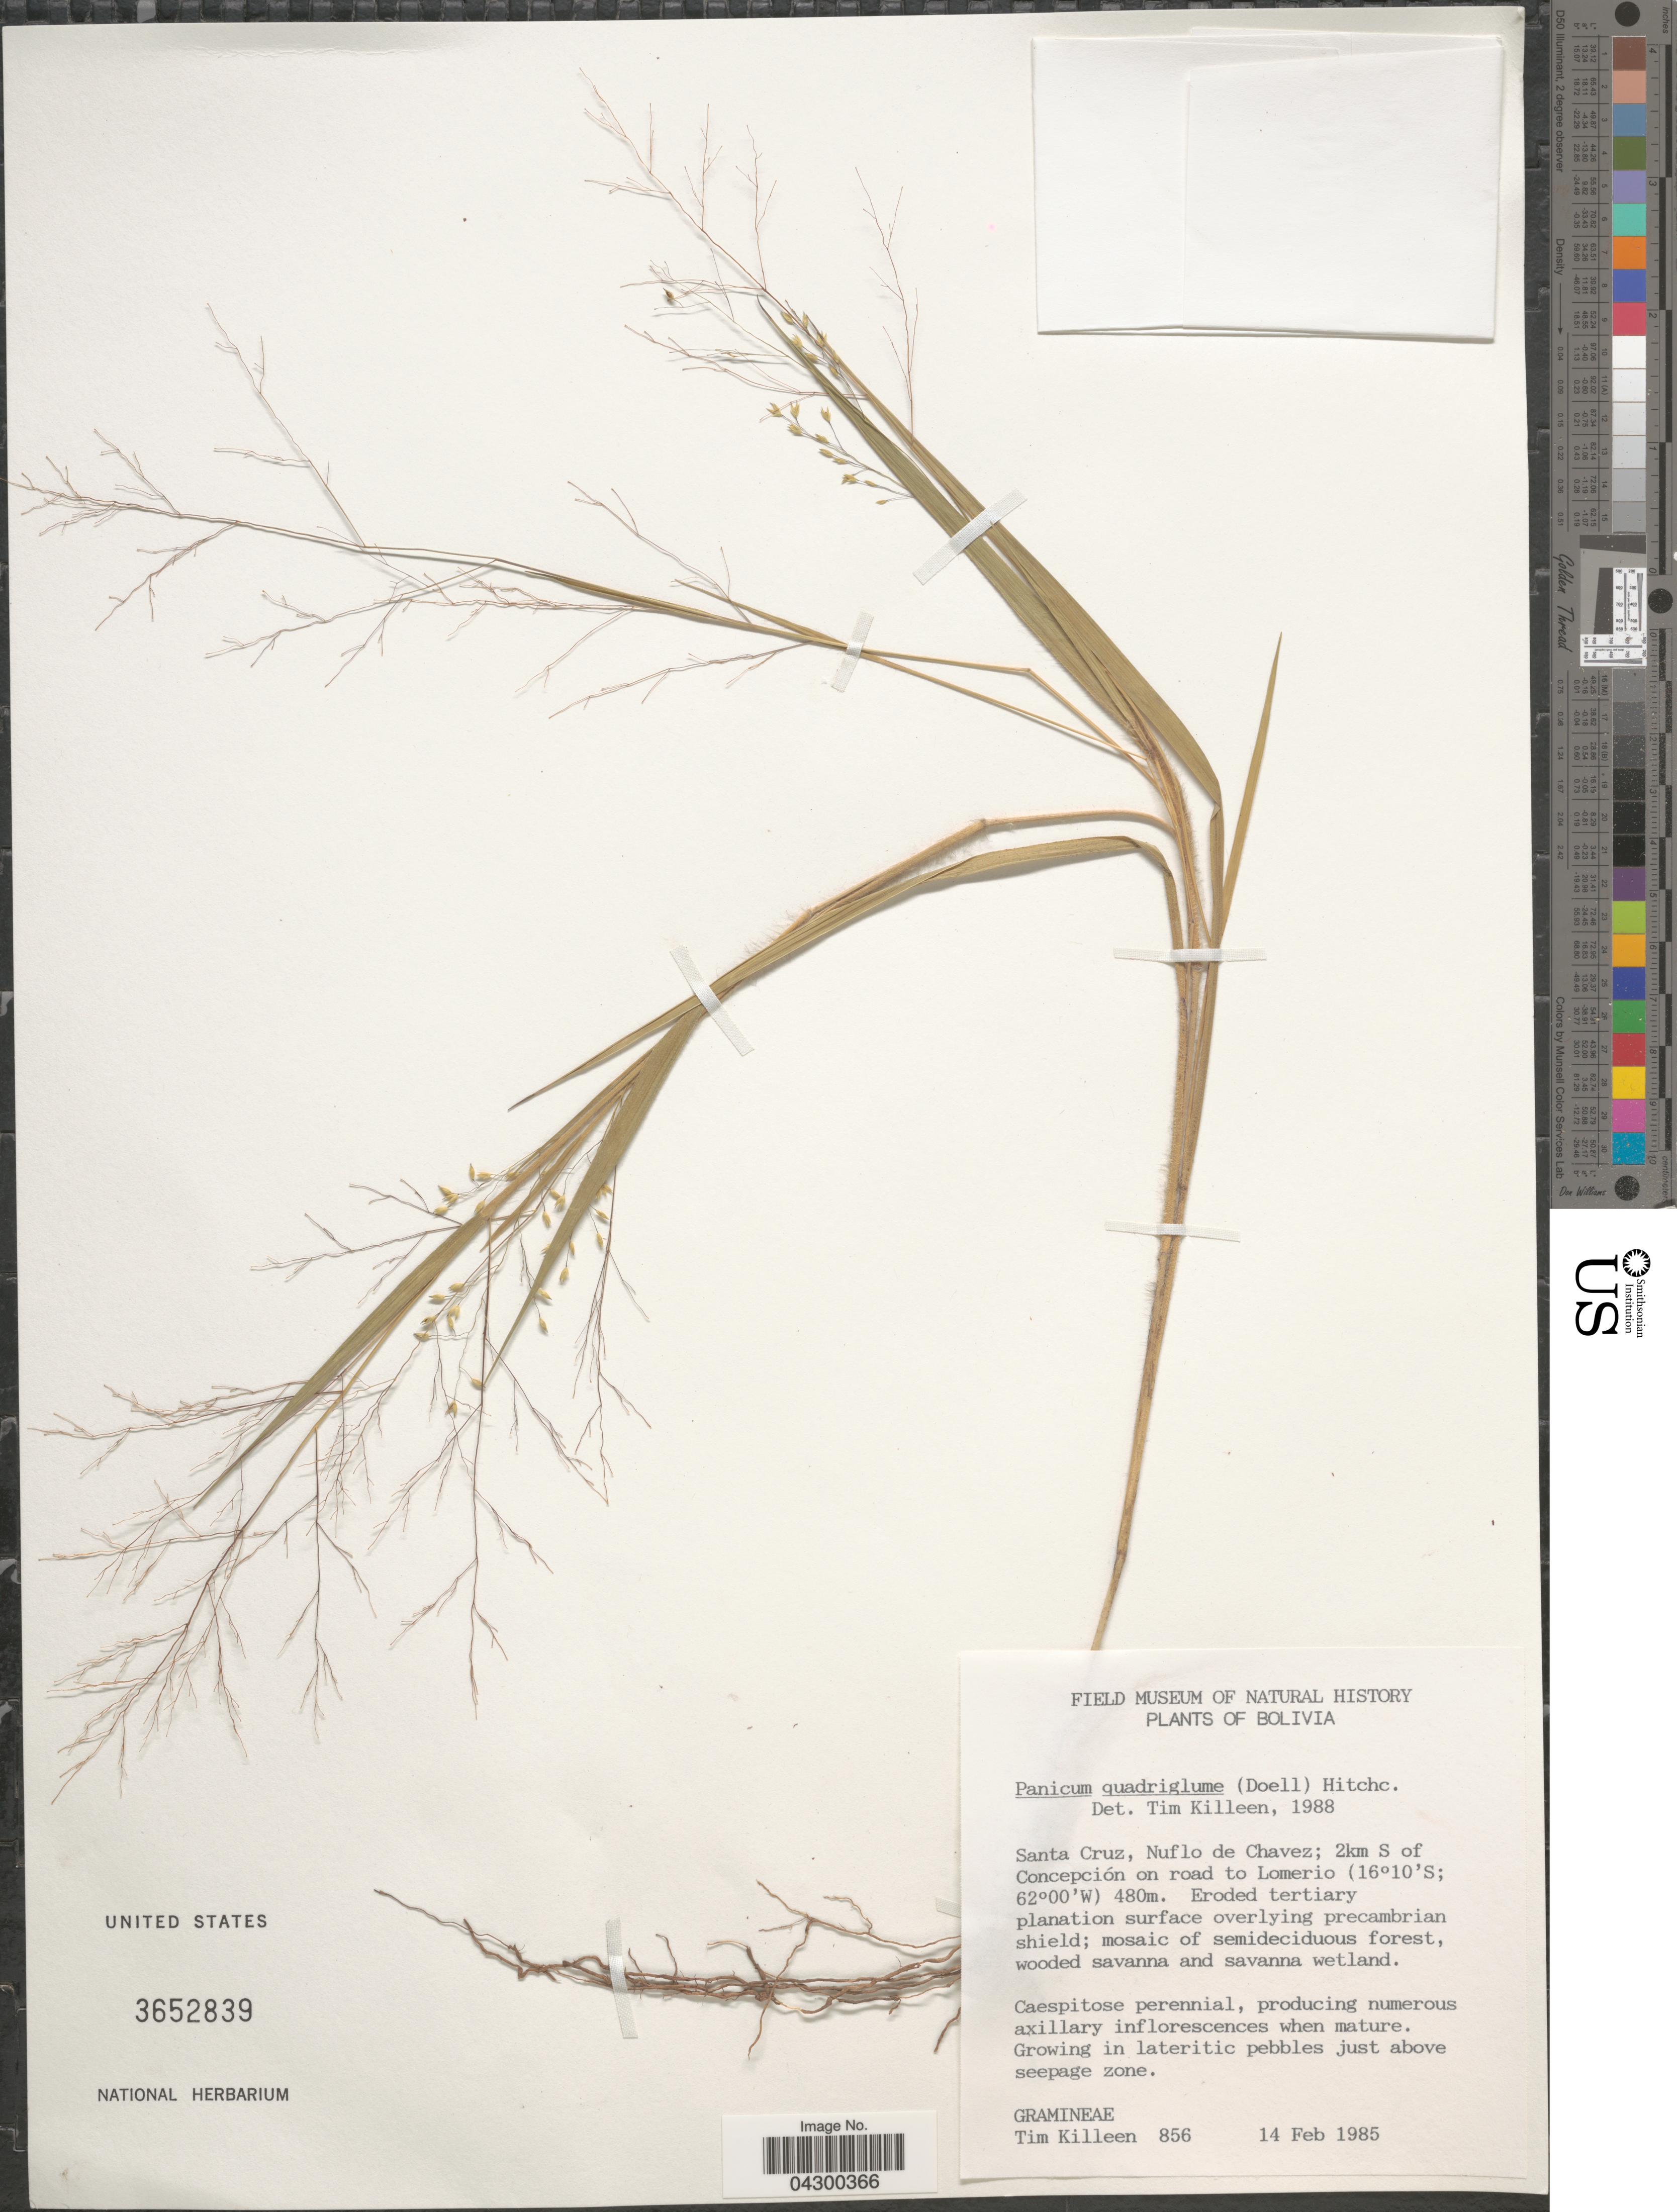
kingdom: Plantae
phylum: Tracheophyta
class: Liliopsida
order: Poales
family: Poaceae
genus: Panicum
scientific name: Panicum quadriglume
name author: (Döll) Hitchc.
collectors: T. J. Killeen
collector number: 856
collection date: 1985-02-14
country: Bolivia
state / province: Santa Cruz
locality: Nuflo de Chavez; 2km S of Concepción on road to Lomerio.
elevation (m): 480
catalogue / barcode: US 3652839